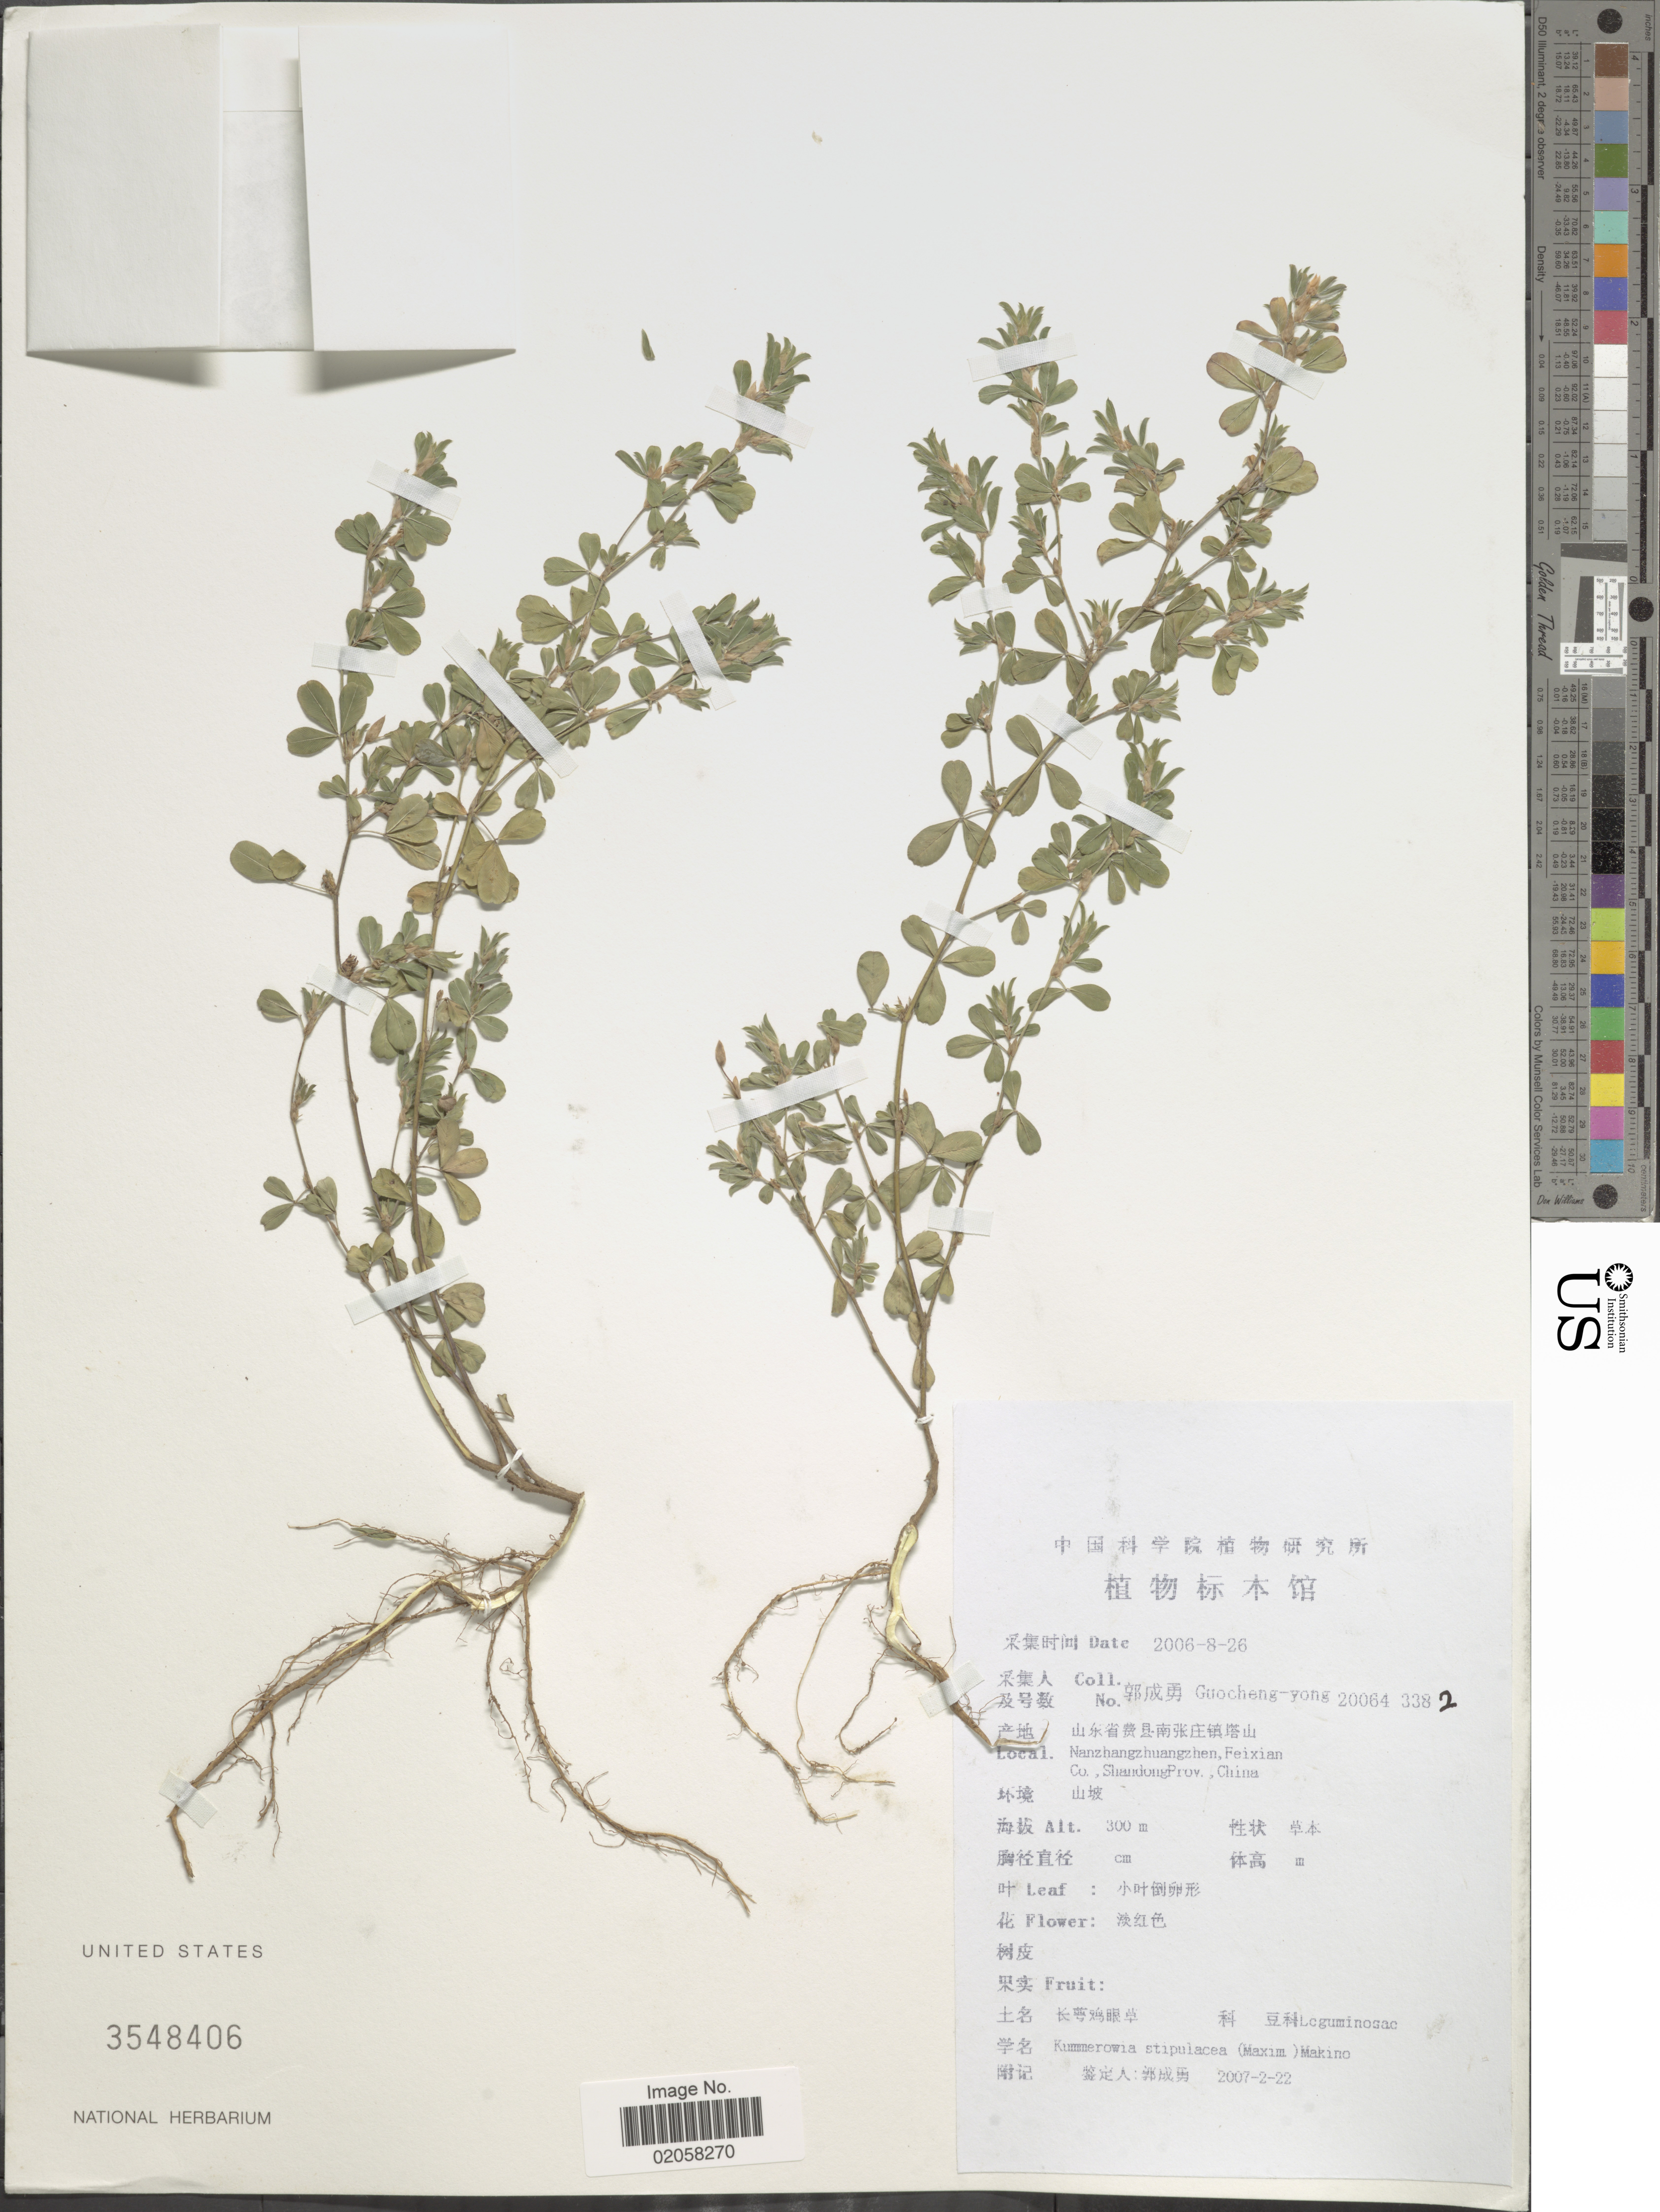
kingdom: Plantae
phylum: Tracheophyta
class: Magnoliopsida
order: Fabales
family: Fabaceae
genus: Kummerowia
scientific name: Kummerowia stipulacea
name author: (Maxim.) Makino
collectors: Guo cheng-yong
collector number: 200643382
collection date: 2006-08-26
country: China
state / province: Shandong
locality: Nanzhangzhuangzhen, Feixian Co.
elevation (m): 300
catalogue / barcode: US 3548406